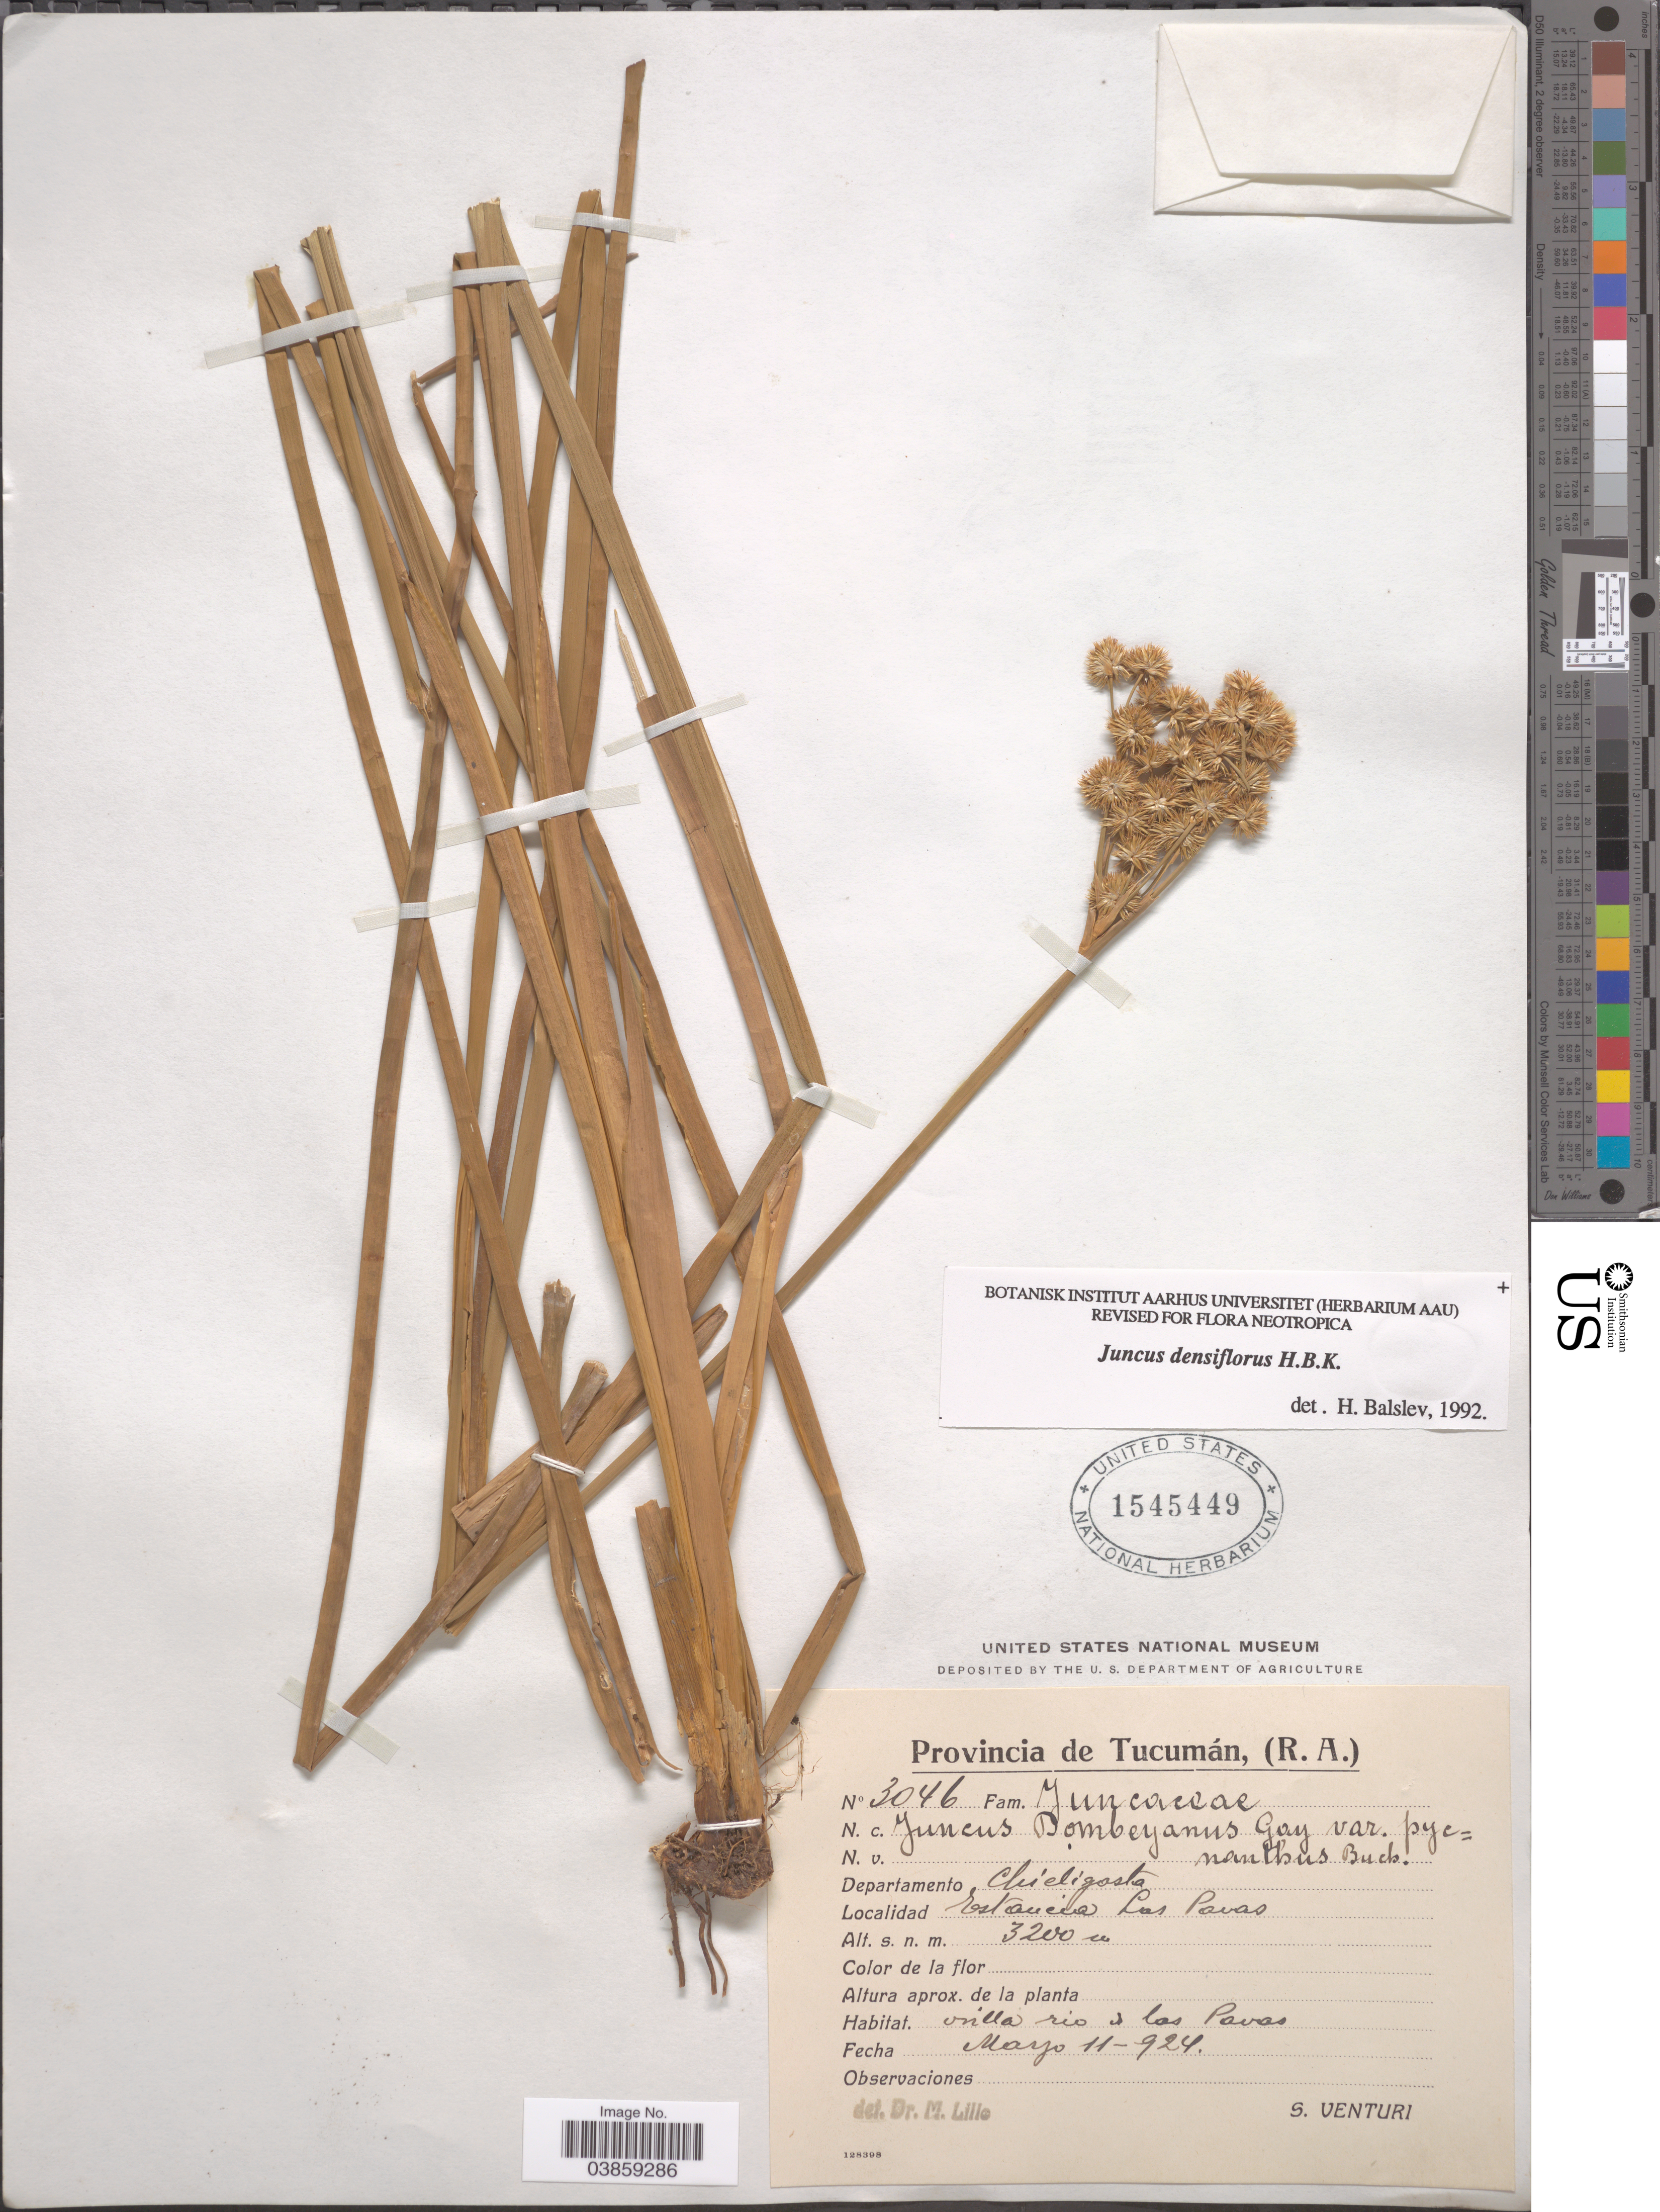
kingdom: Plantae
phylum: Tracheophyta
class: Liliopsida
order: Poales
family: Juncaceae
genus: Juncus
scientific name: Juncus densiflorus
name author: Kunth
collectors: S. Venturi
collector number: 3046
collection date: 1924-05-11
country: Argentina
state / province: Tucuman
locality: Departamento Chieligosta. Estancia Las Pavas.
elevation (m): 3200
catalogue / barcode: US 1545449